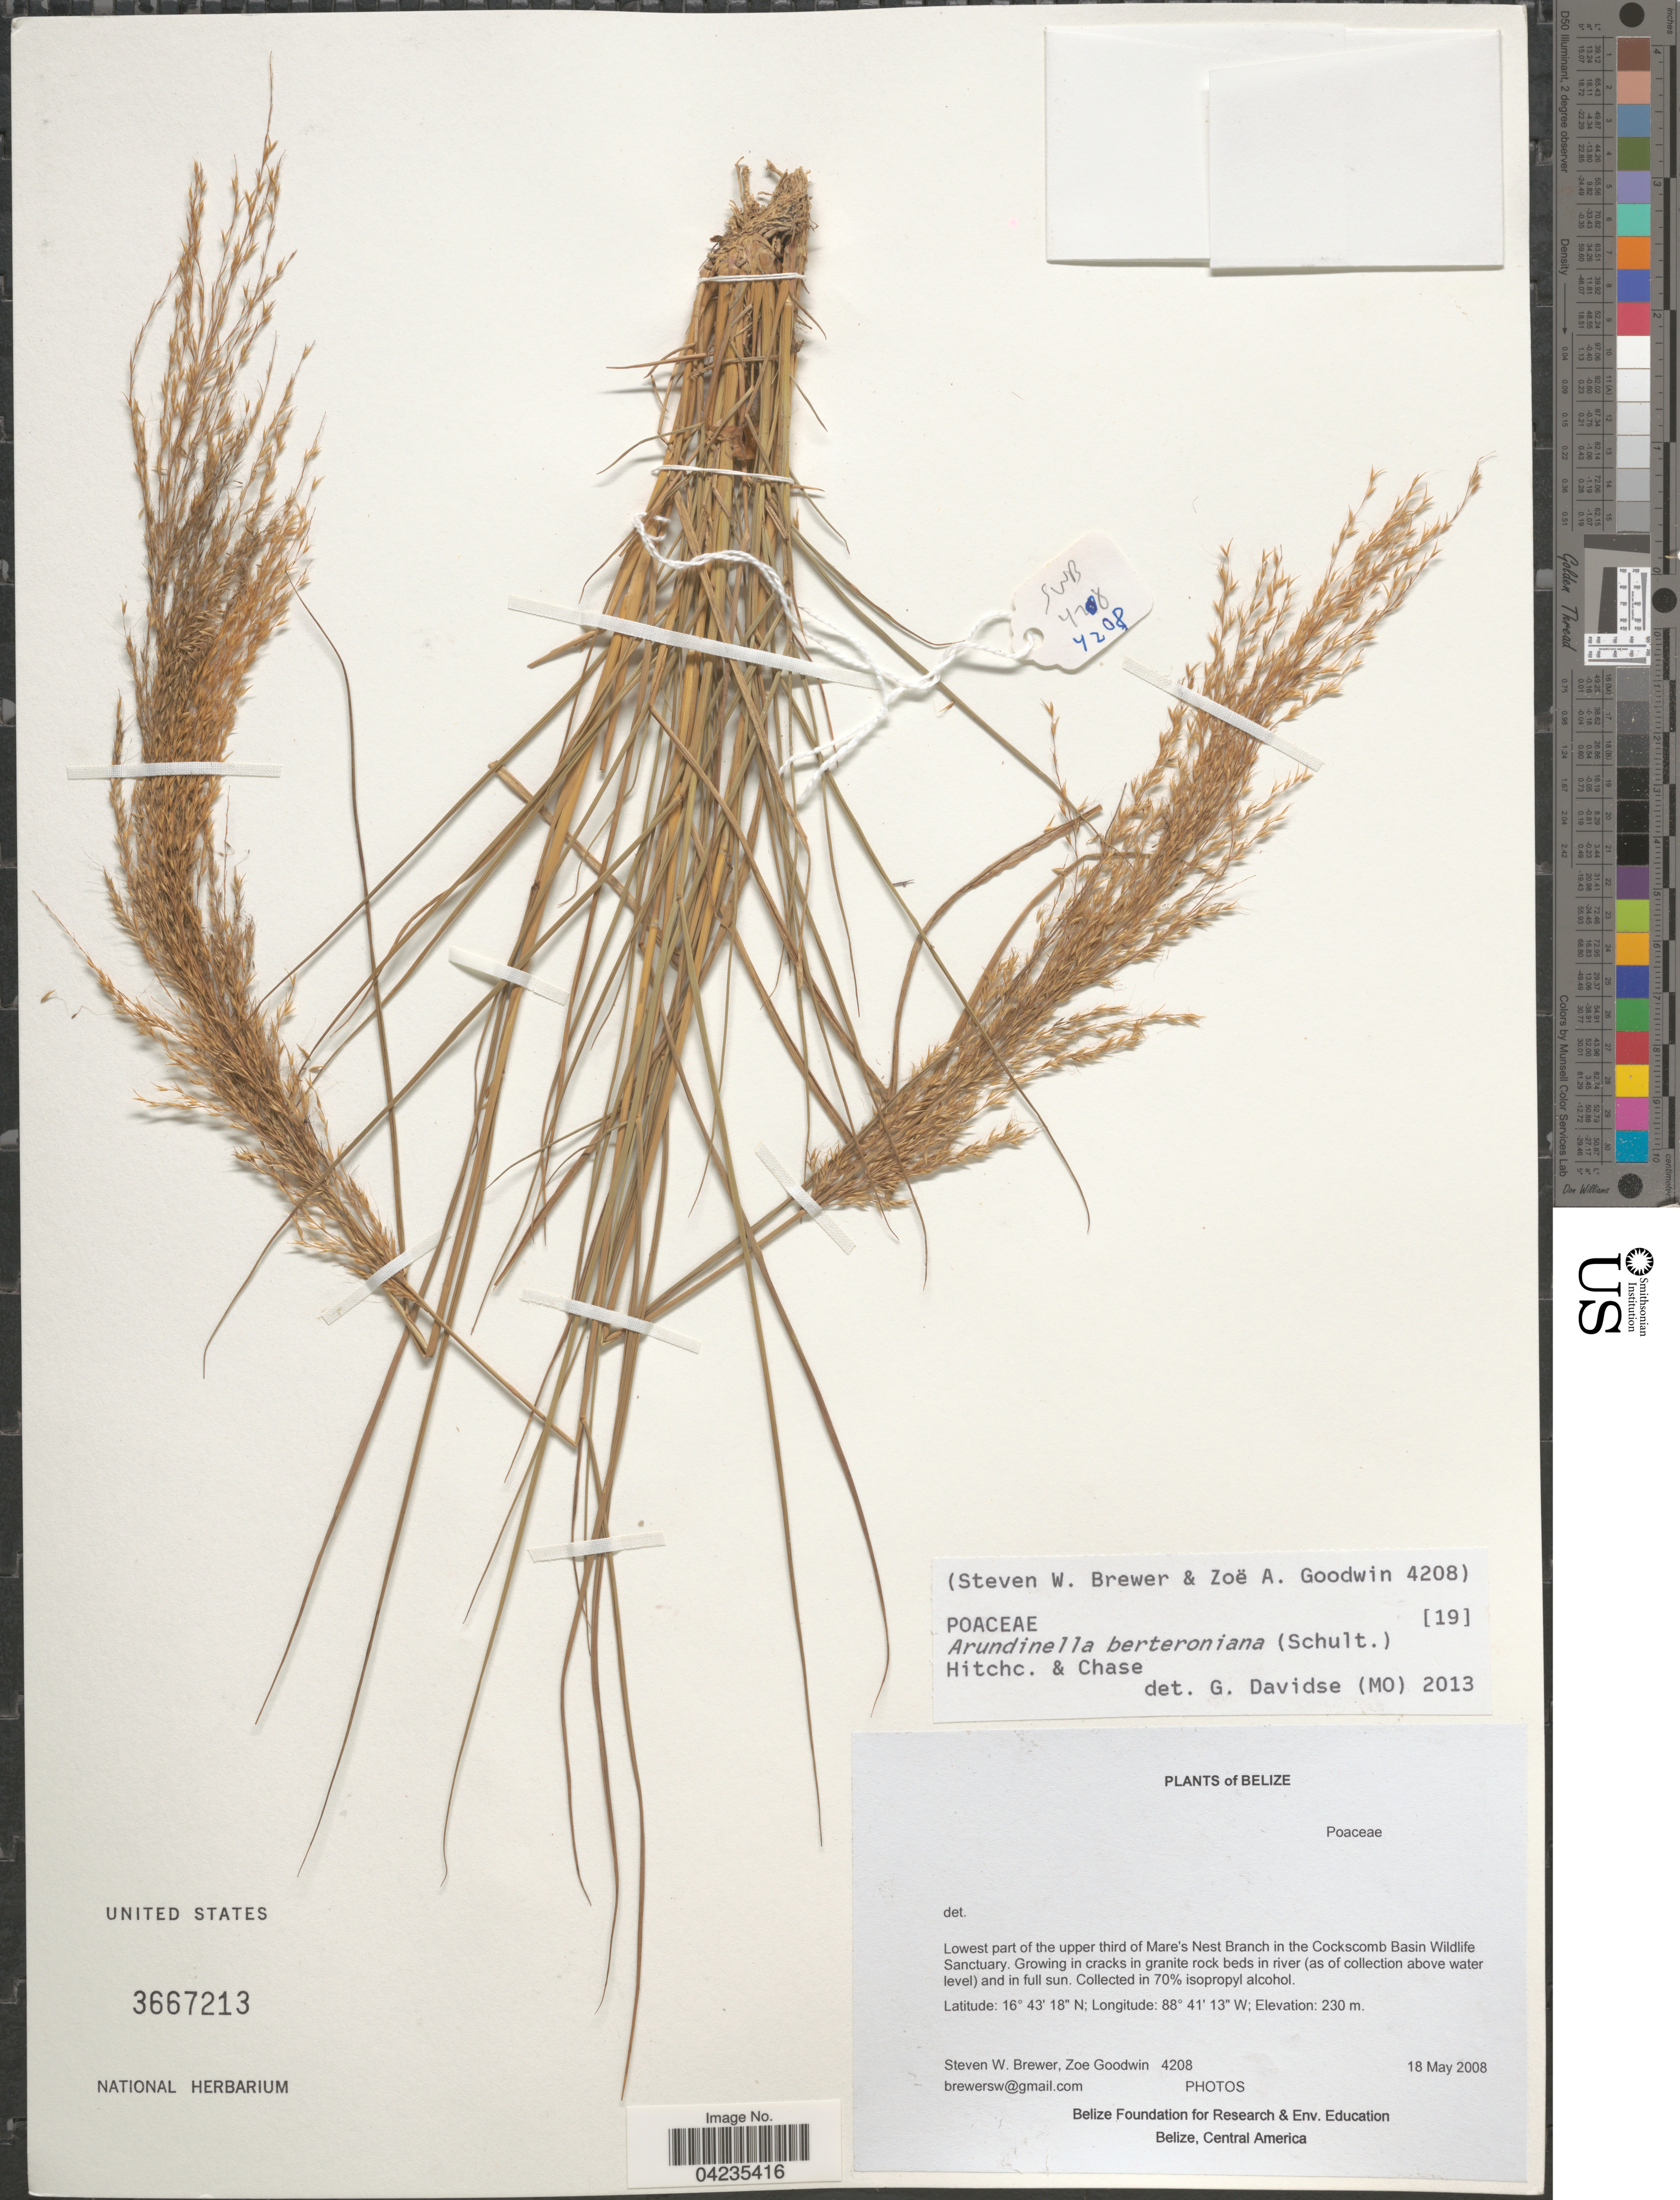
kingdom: Plantae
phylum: Tracheophyta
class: Liliopsida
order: Poales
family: Poaceae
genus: Arundinella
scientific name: Arundinella berteroniana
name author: (Schult.) Hitchc. & Chase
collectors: S. W. Brewer & Z. Goodwin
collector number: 4208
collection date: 2008-05-18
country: Belize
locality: Lowest part of the upper third of Mare's Nest Branch in the Cockscomb Basin Wildlife Sanctuary.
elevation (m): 230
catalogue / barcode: US 3667213